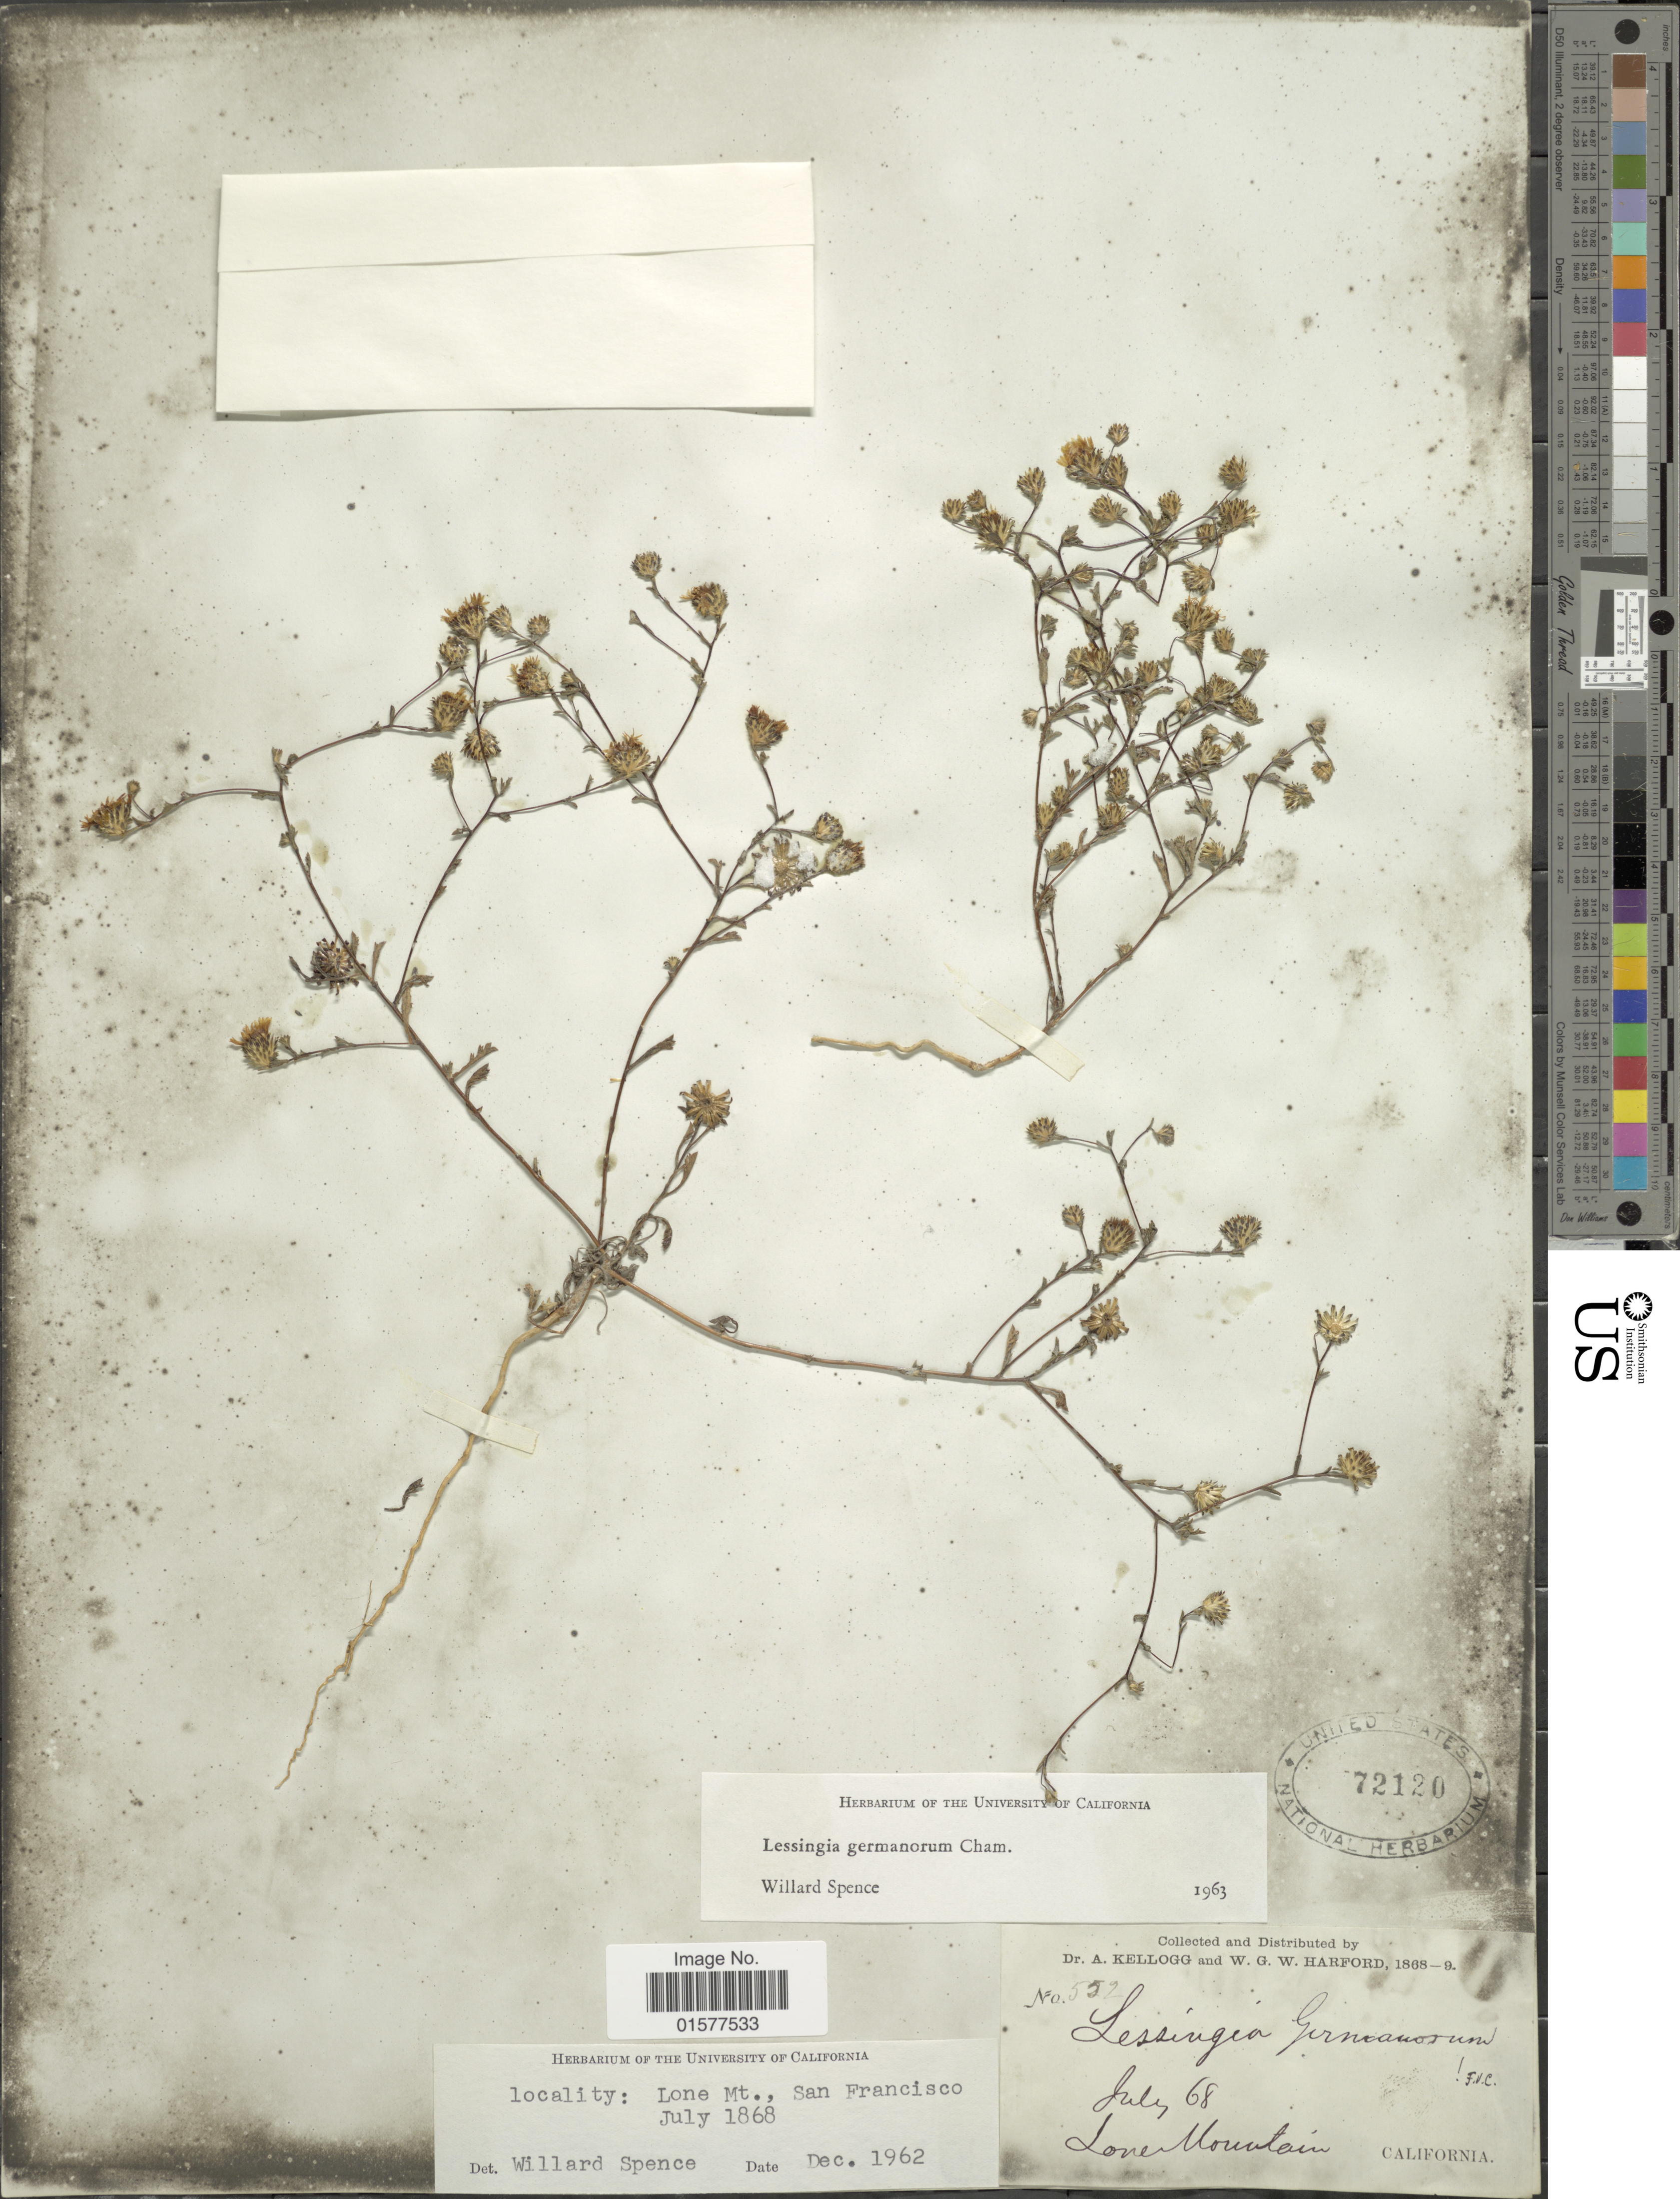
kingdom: Plantae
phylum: Tracheophyta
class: Magnoliopsida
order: Asterales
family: Asteraceae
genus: Lessingia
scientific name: Lessingia germanorum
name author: Cham.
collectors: A. Kellogg & W. G. W. Harford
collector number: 552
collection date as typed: Transcribed d/m/y: /7/68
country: United States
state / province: California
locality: Loner Mountain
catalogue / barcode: US 72120